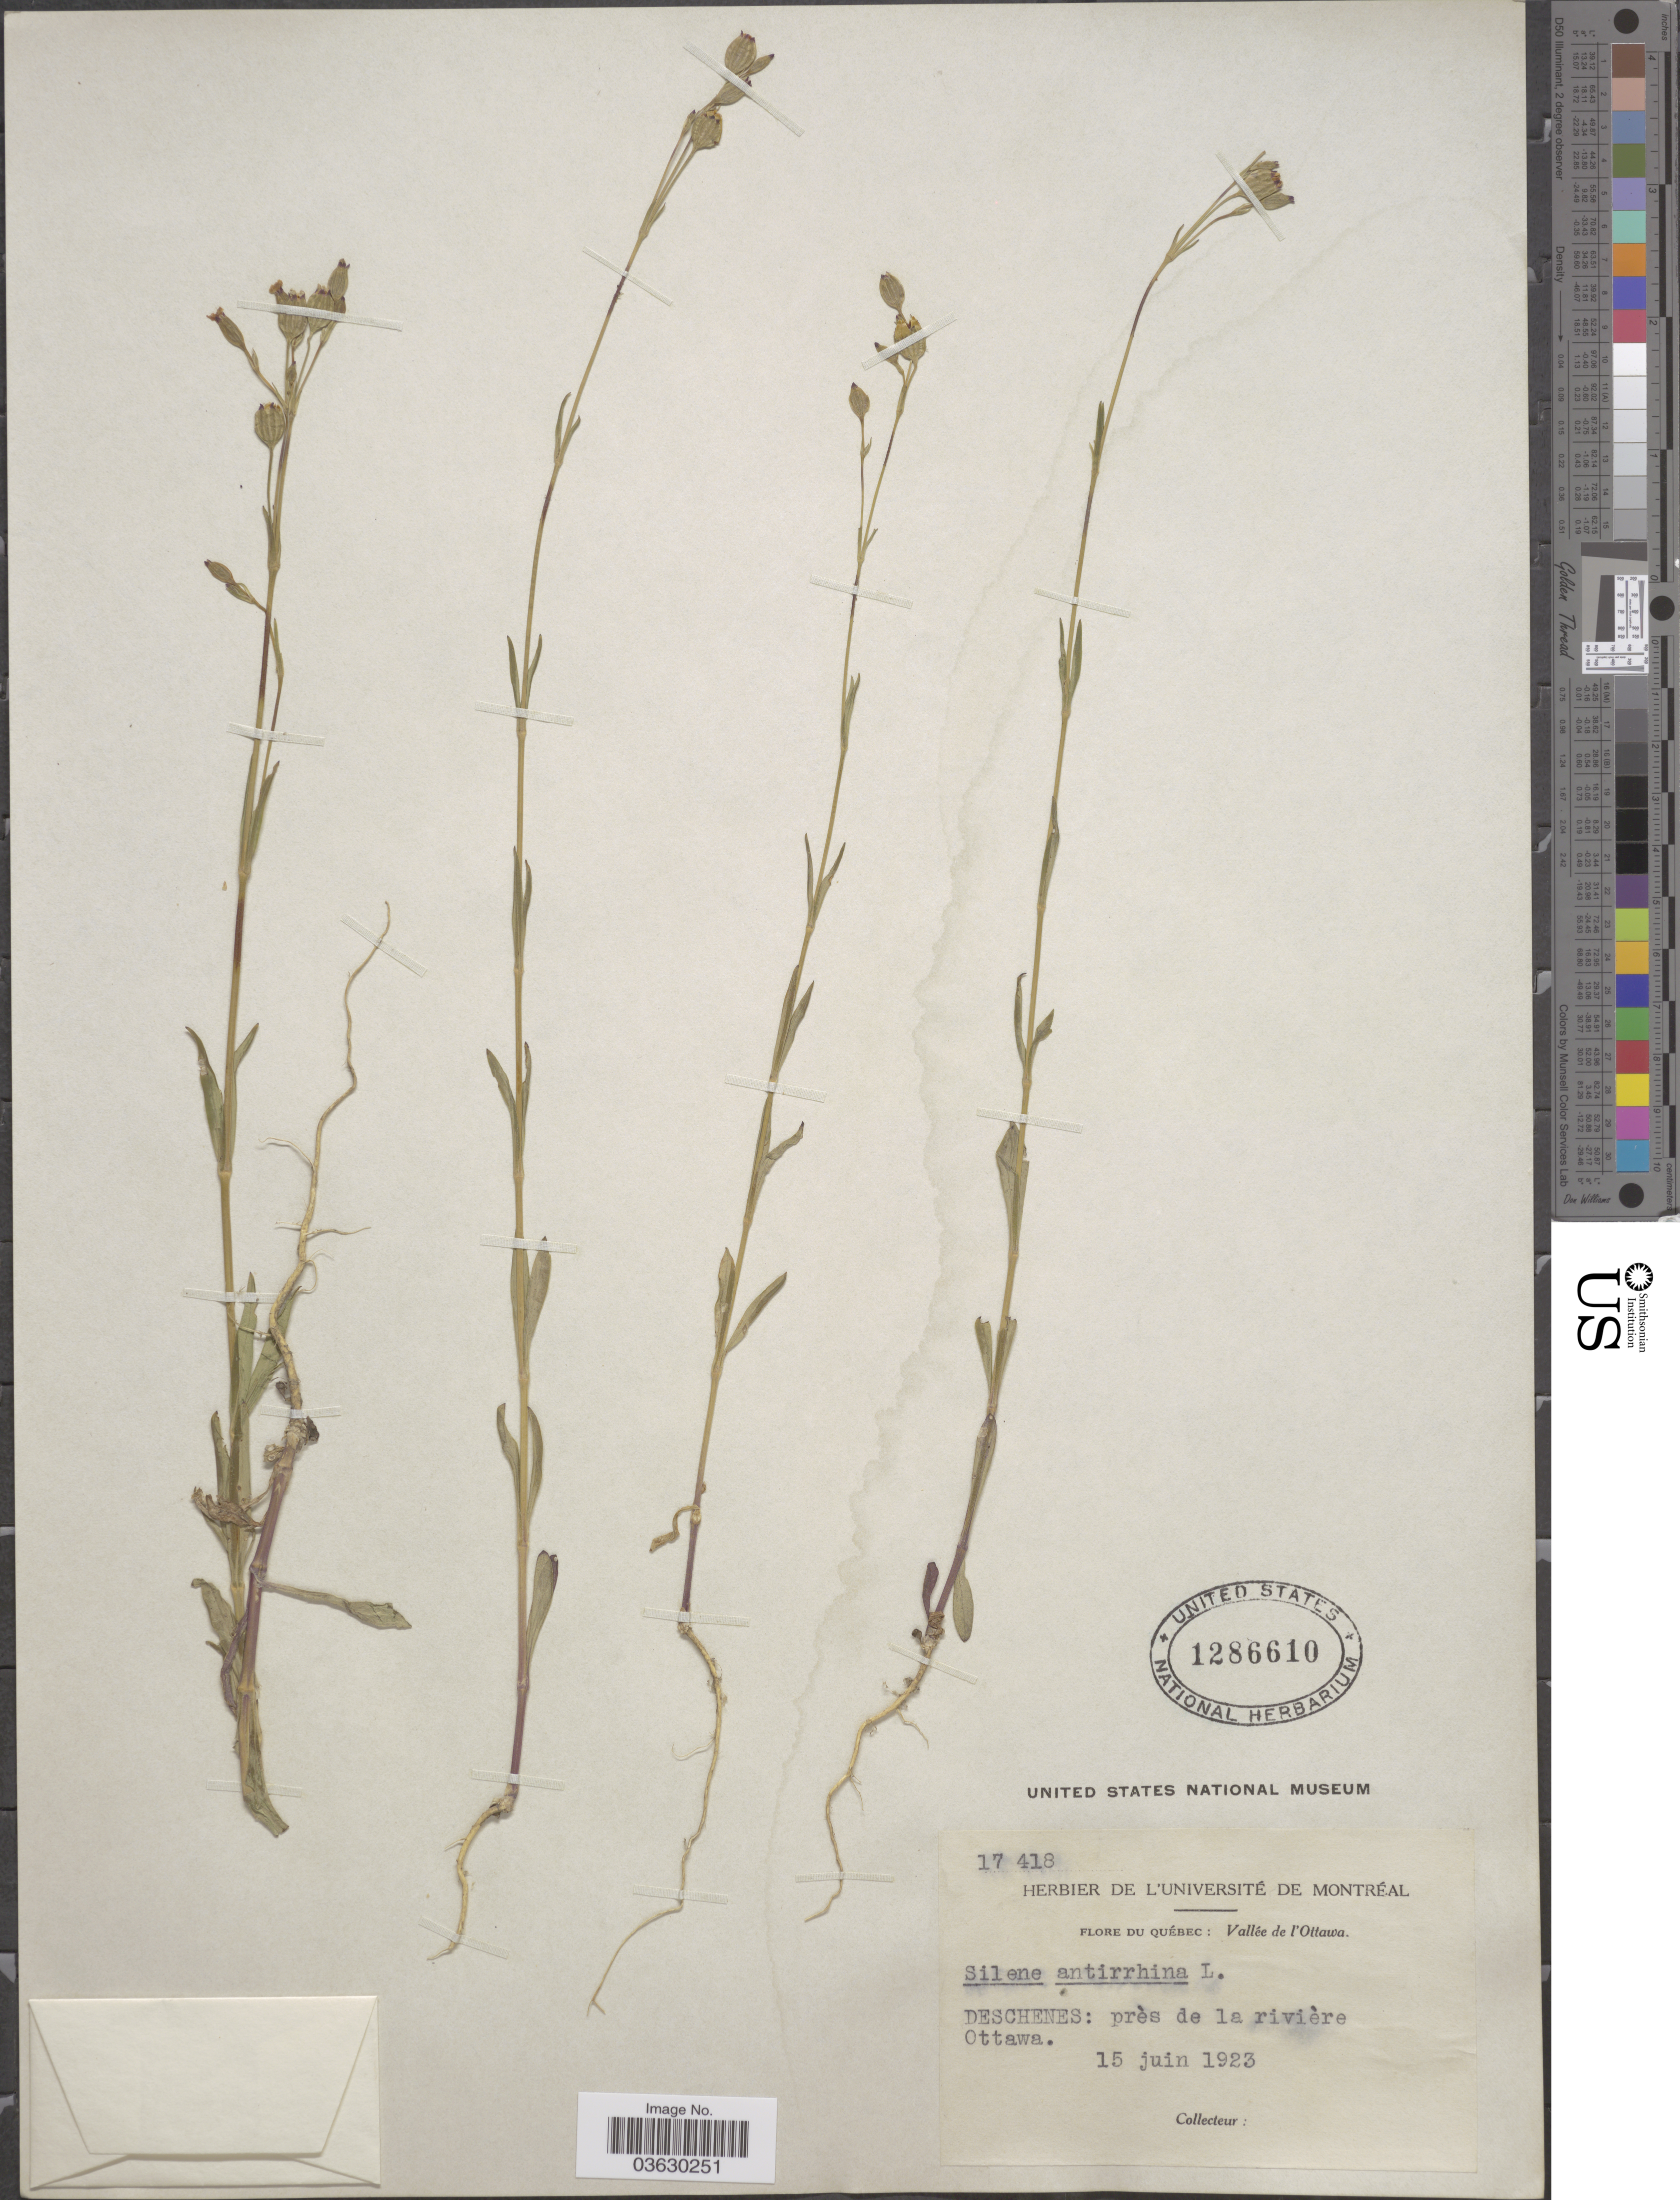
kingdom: Plantae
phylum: Tracheophyta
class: Magnoliopsida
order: Caryophyllales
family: Caryophyllaceae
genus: Silene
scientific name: Silene antirrhina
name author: L.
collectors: Universite de Montreal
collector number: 17418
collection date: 1923-06-15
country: Canada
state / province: Quebec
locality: Valée de l'Ottawa. Deschenes: près de la rivière Ottawa.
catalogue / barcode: US 1286610